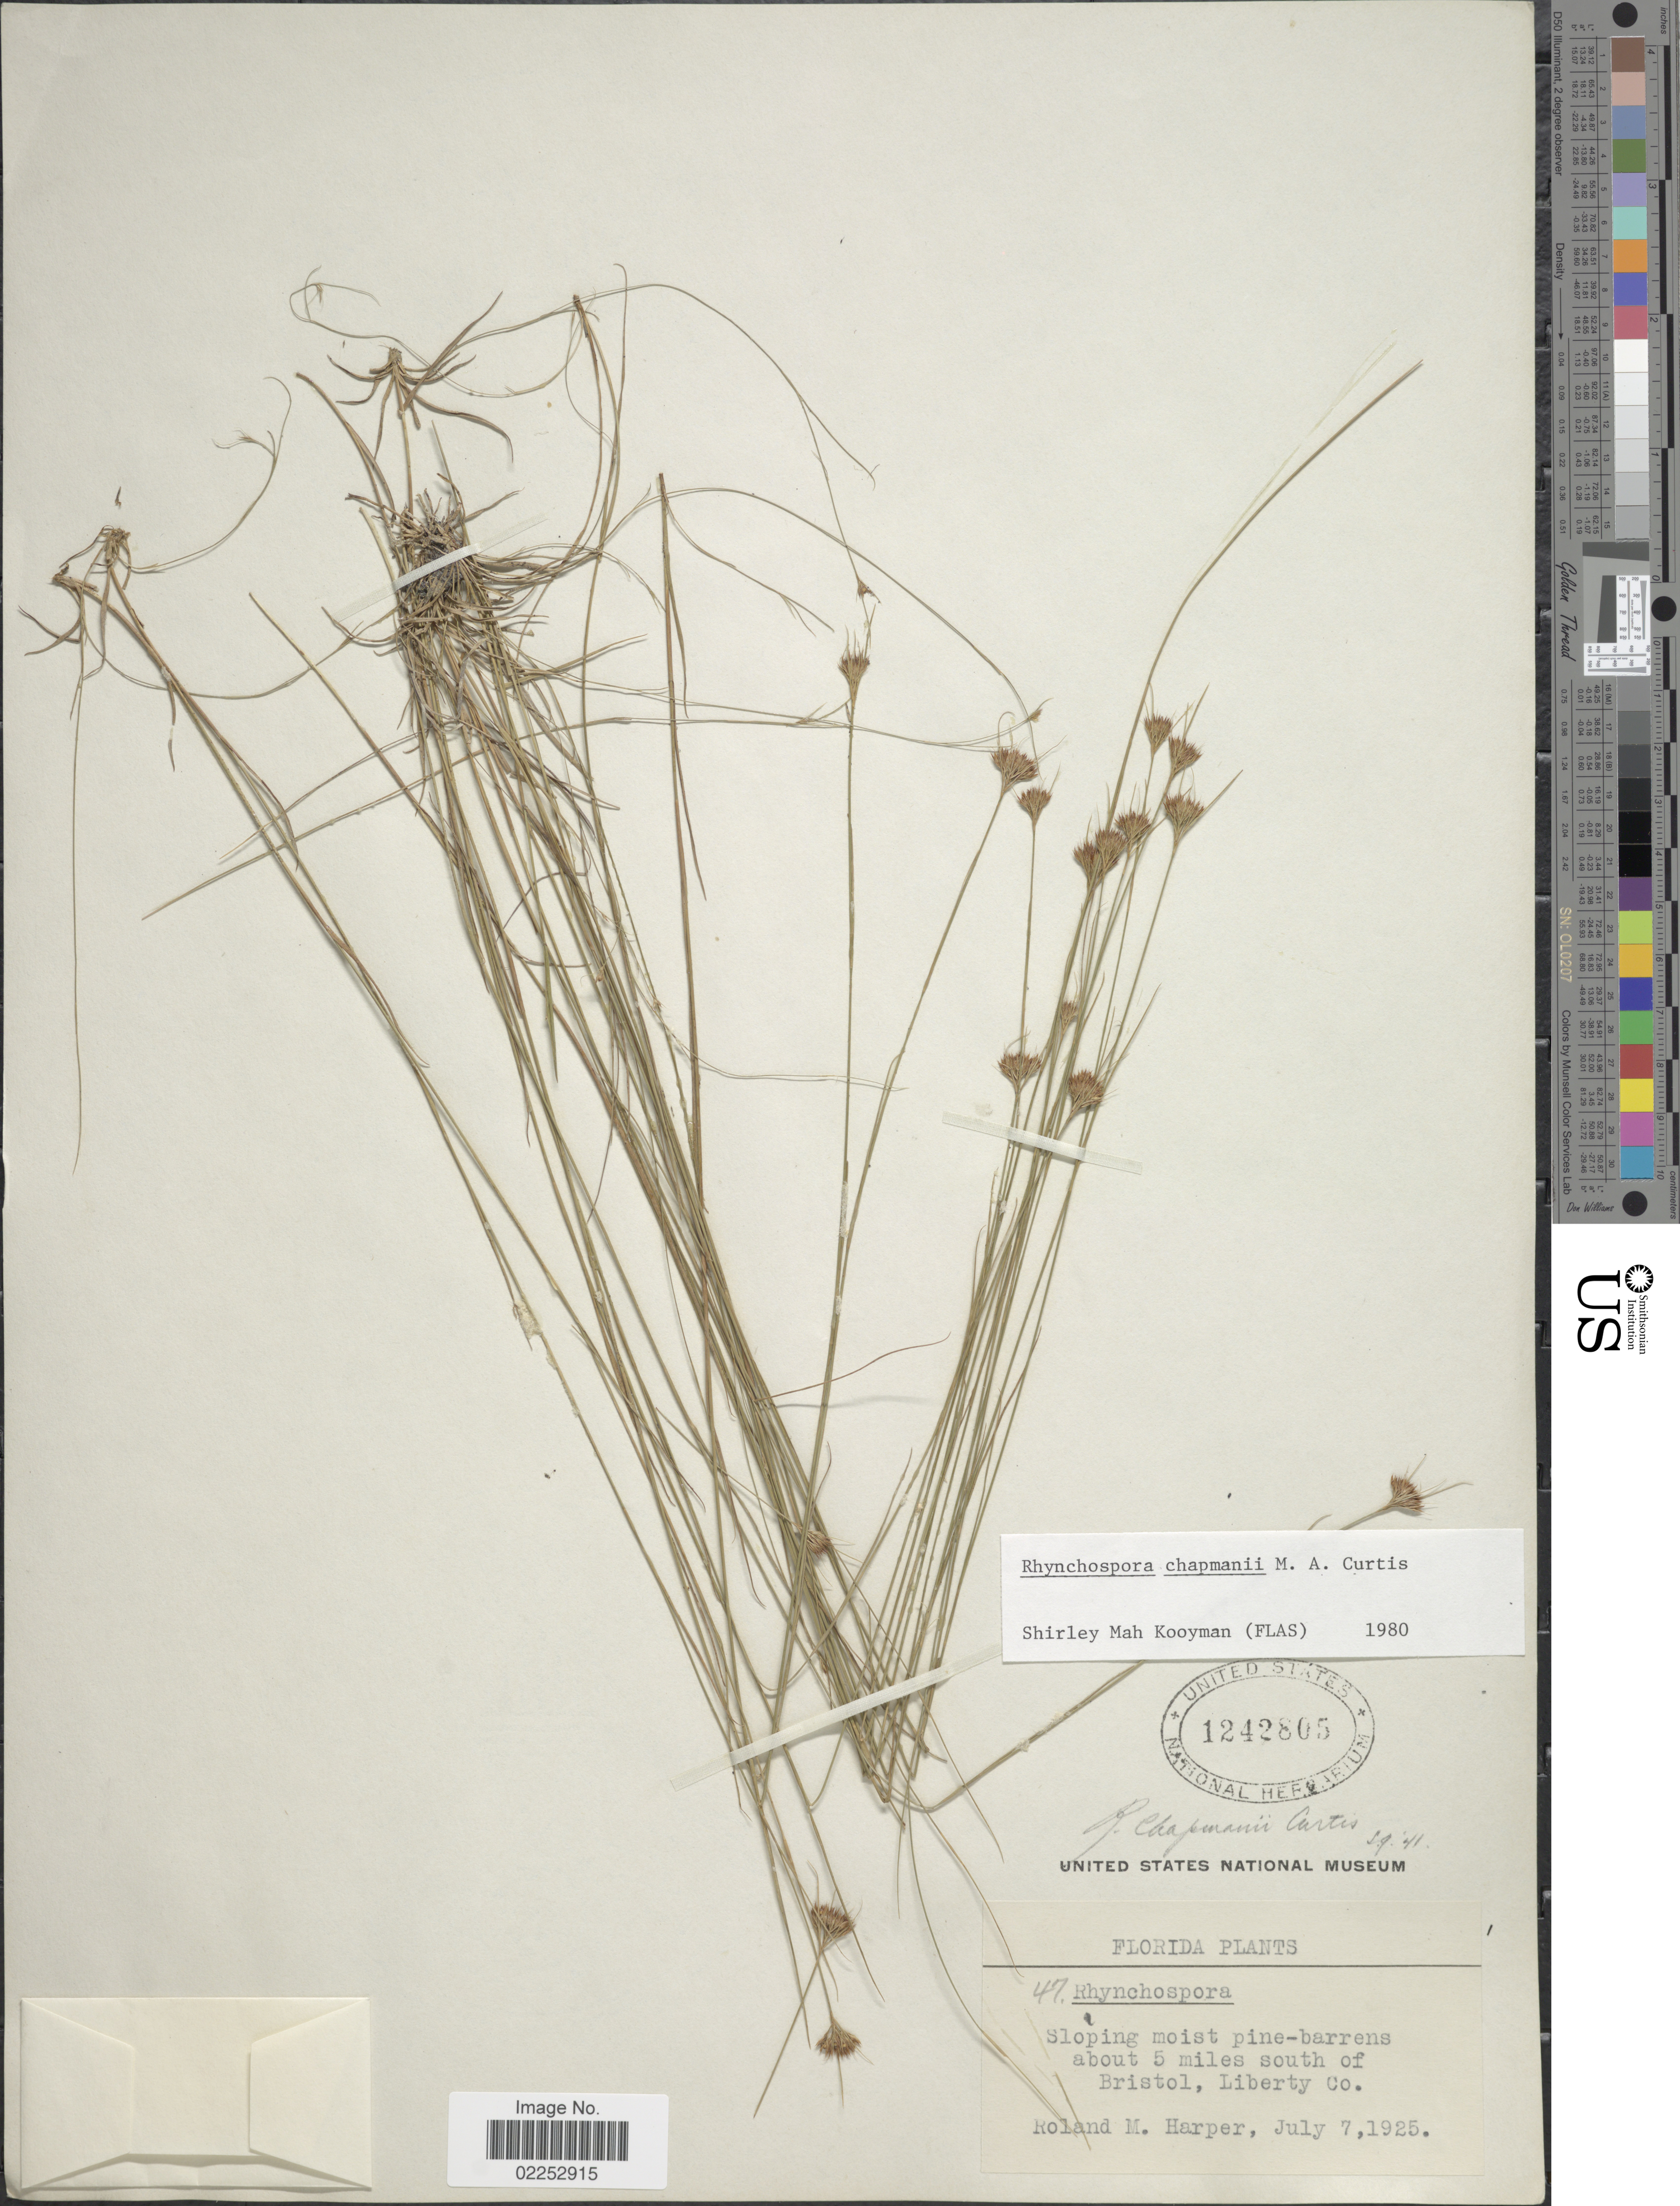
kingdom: Plantae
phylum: Tracheophyta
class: Liliopsida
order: Poales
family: Cyperaceae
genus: Rhynchospora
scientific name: Rhynchospora chapmanii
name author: M.A. Curtis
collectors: R. M. Harper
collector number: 47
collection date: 1925-07-07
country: United States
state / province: Florida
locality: About 5 miles south of Bristol, Liberty Co.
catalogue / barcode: US 1242805